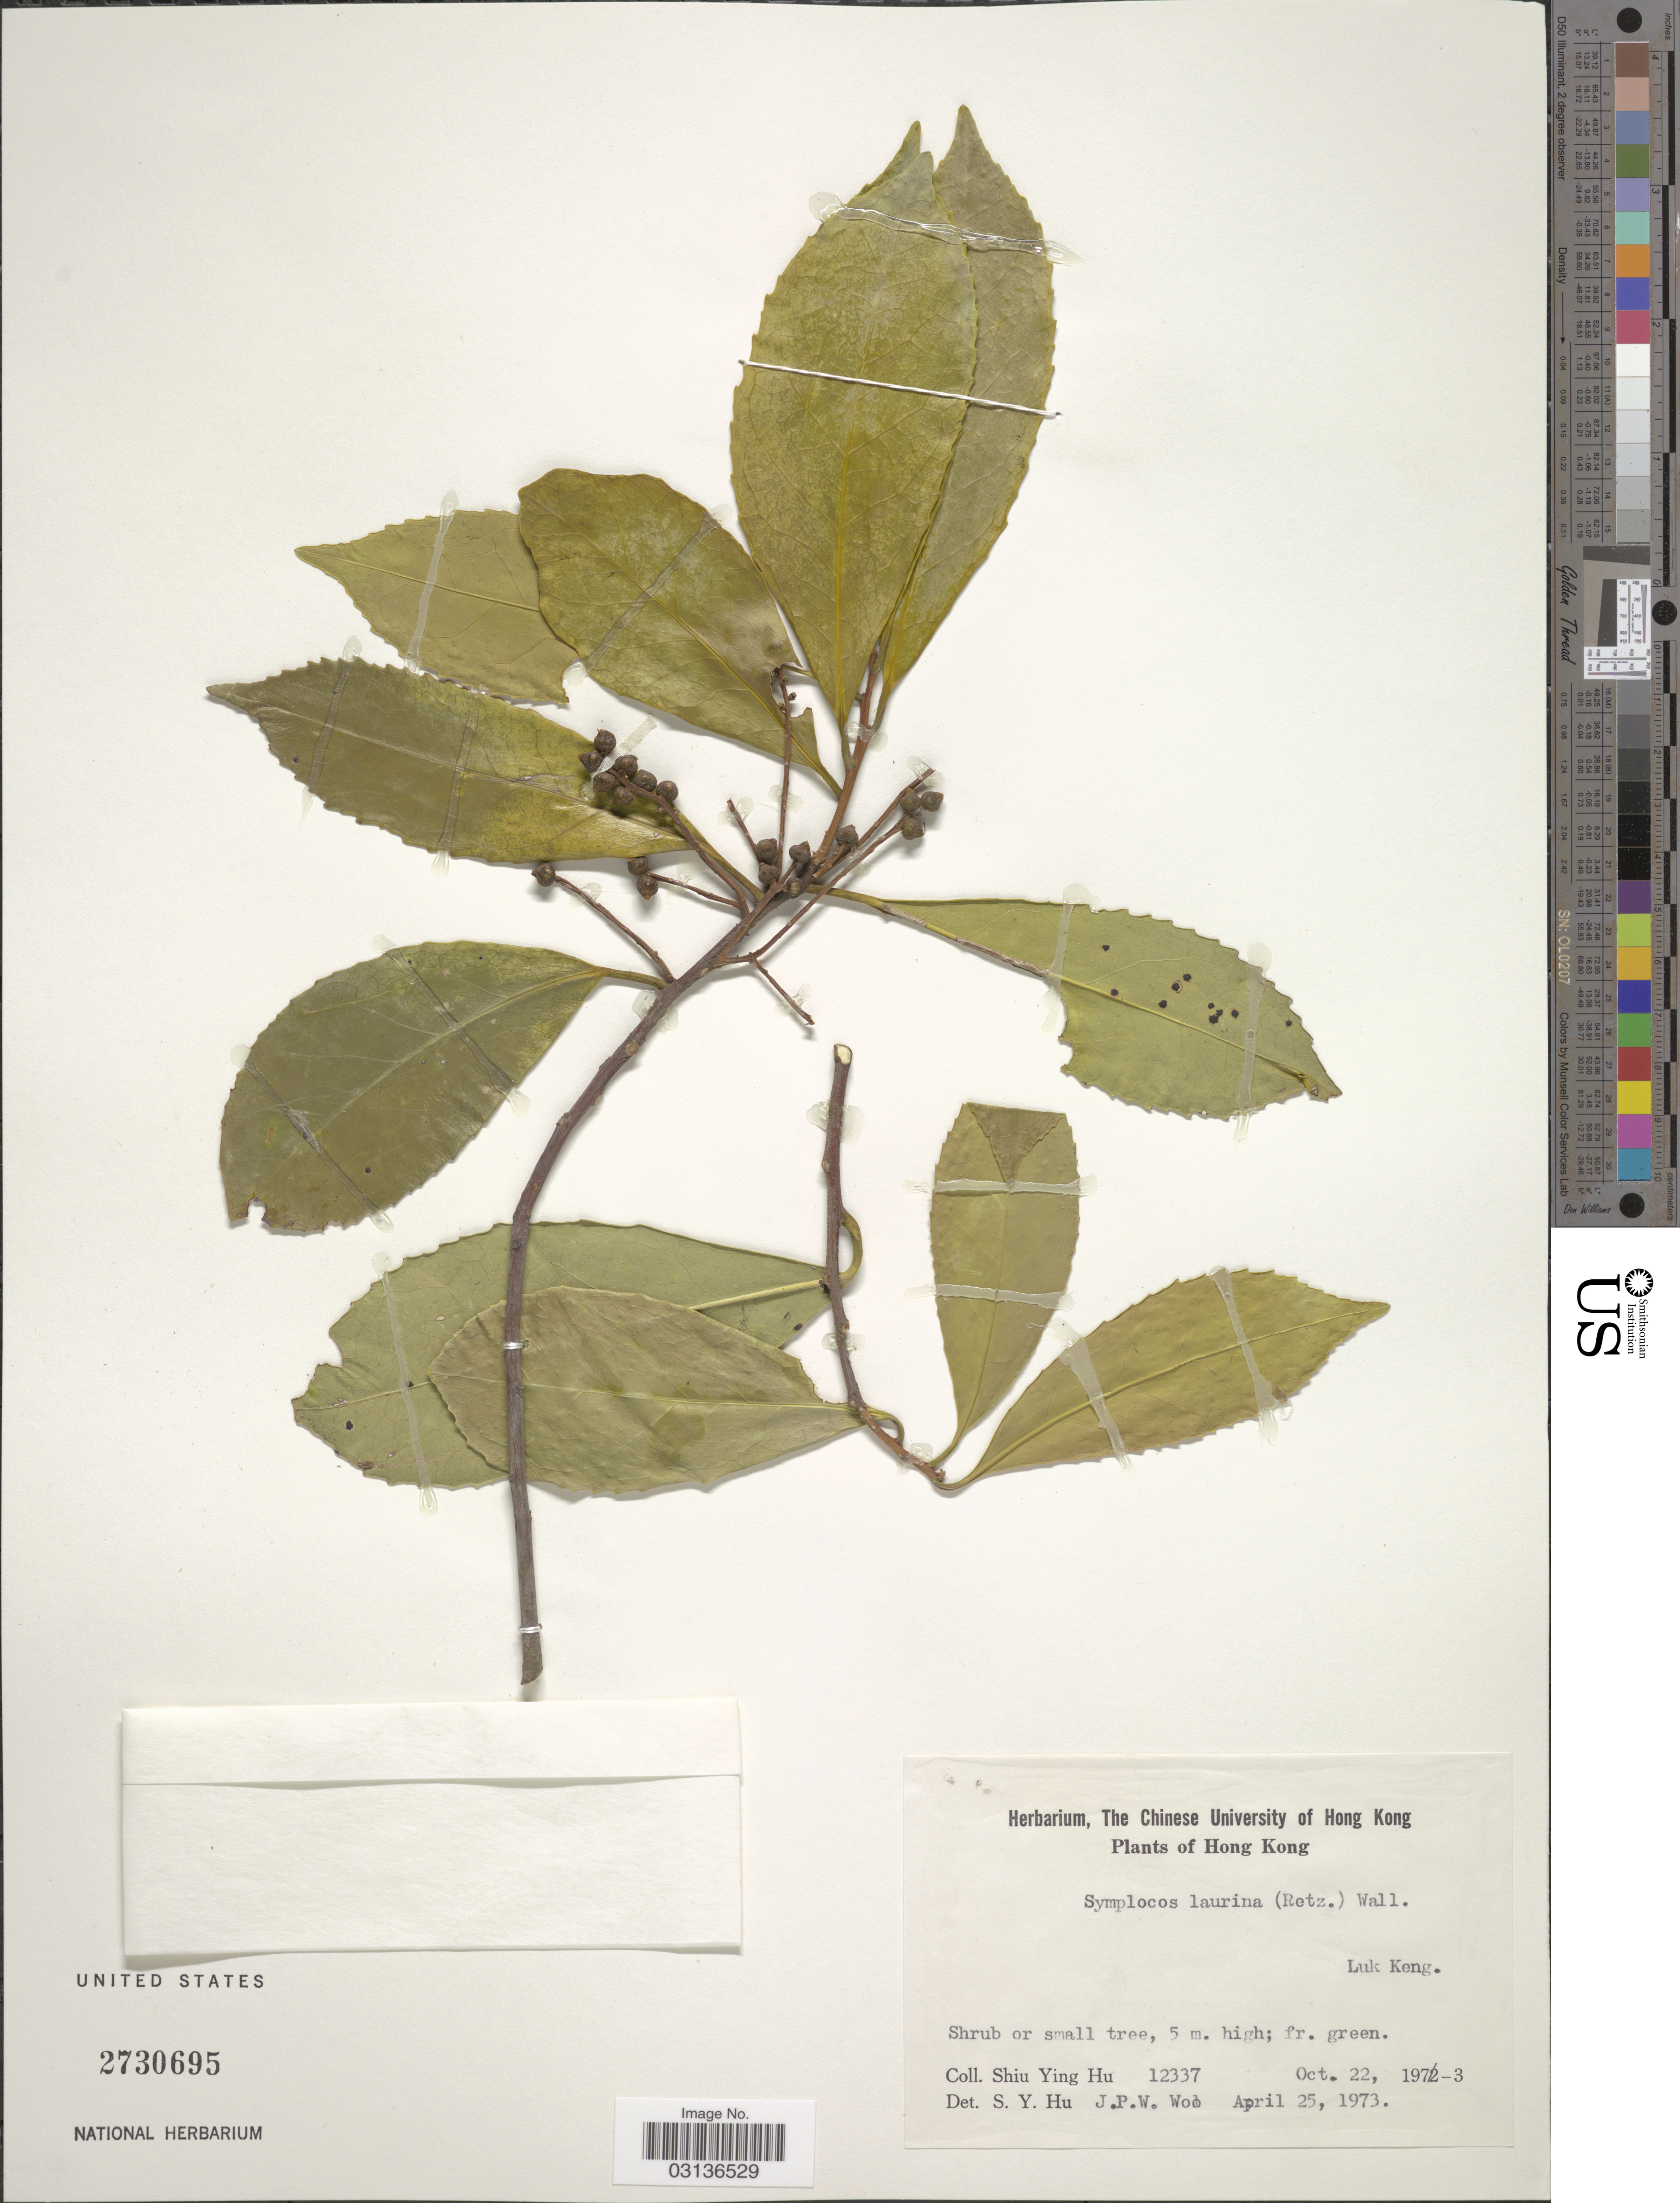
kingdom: Plantae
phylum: Tracheophyta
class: Magnoliopsida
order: Ericales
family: Symplocaceae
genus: Symplocos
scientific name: Symplocos cochinchinensis subsp. laurina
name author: (Retz.) Noot.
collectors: S. Y. Hu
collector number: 12337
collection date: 1973-10-22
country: China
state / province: Hong Kong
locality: Luk Keng.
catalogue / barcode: US 2730695